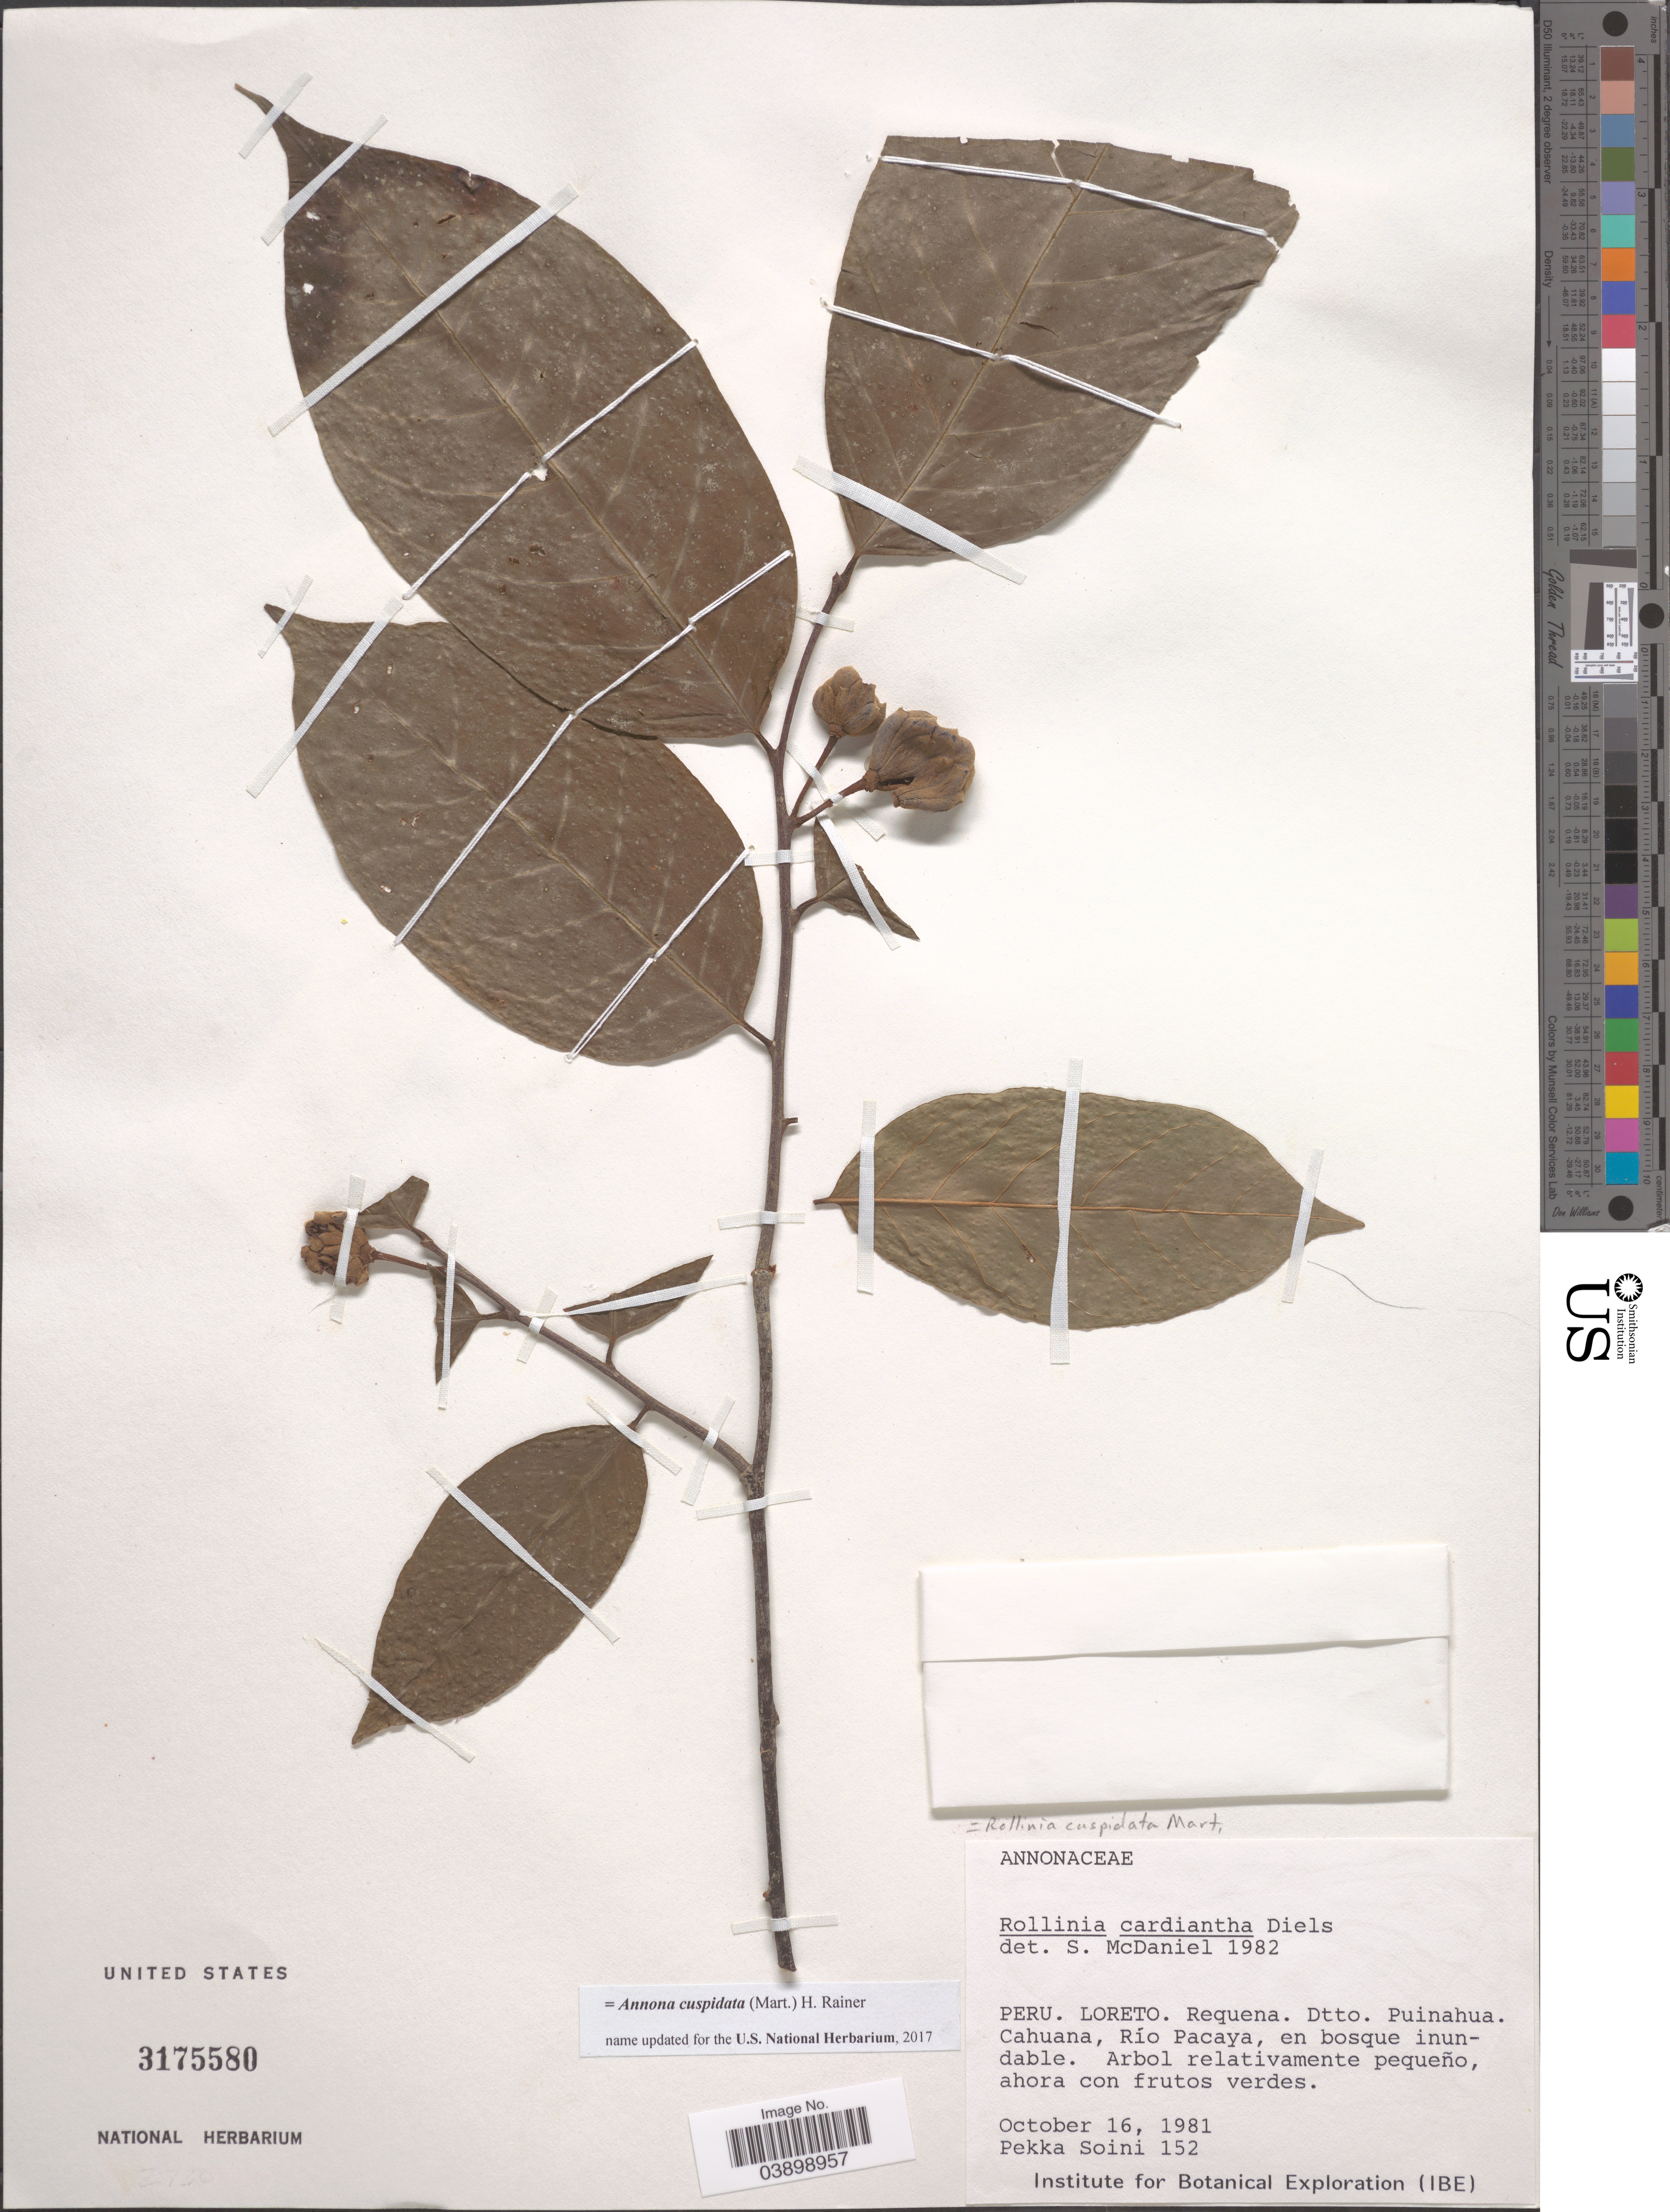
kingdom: Plantae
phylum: Tracheophyta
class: Magnoliopsida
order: Magnoliales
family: Annonaceae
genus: Annona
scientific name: Annona cuspidata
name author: (Mart.) H. Rainer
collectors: P. Soini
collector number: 152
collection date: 1981-10-16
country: Peru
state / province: Loreto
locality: Maynas. Dtto. Puinahua. Cahuana, Río Pacaya.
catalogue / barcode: US 3175580